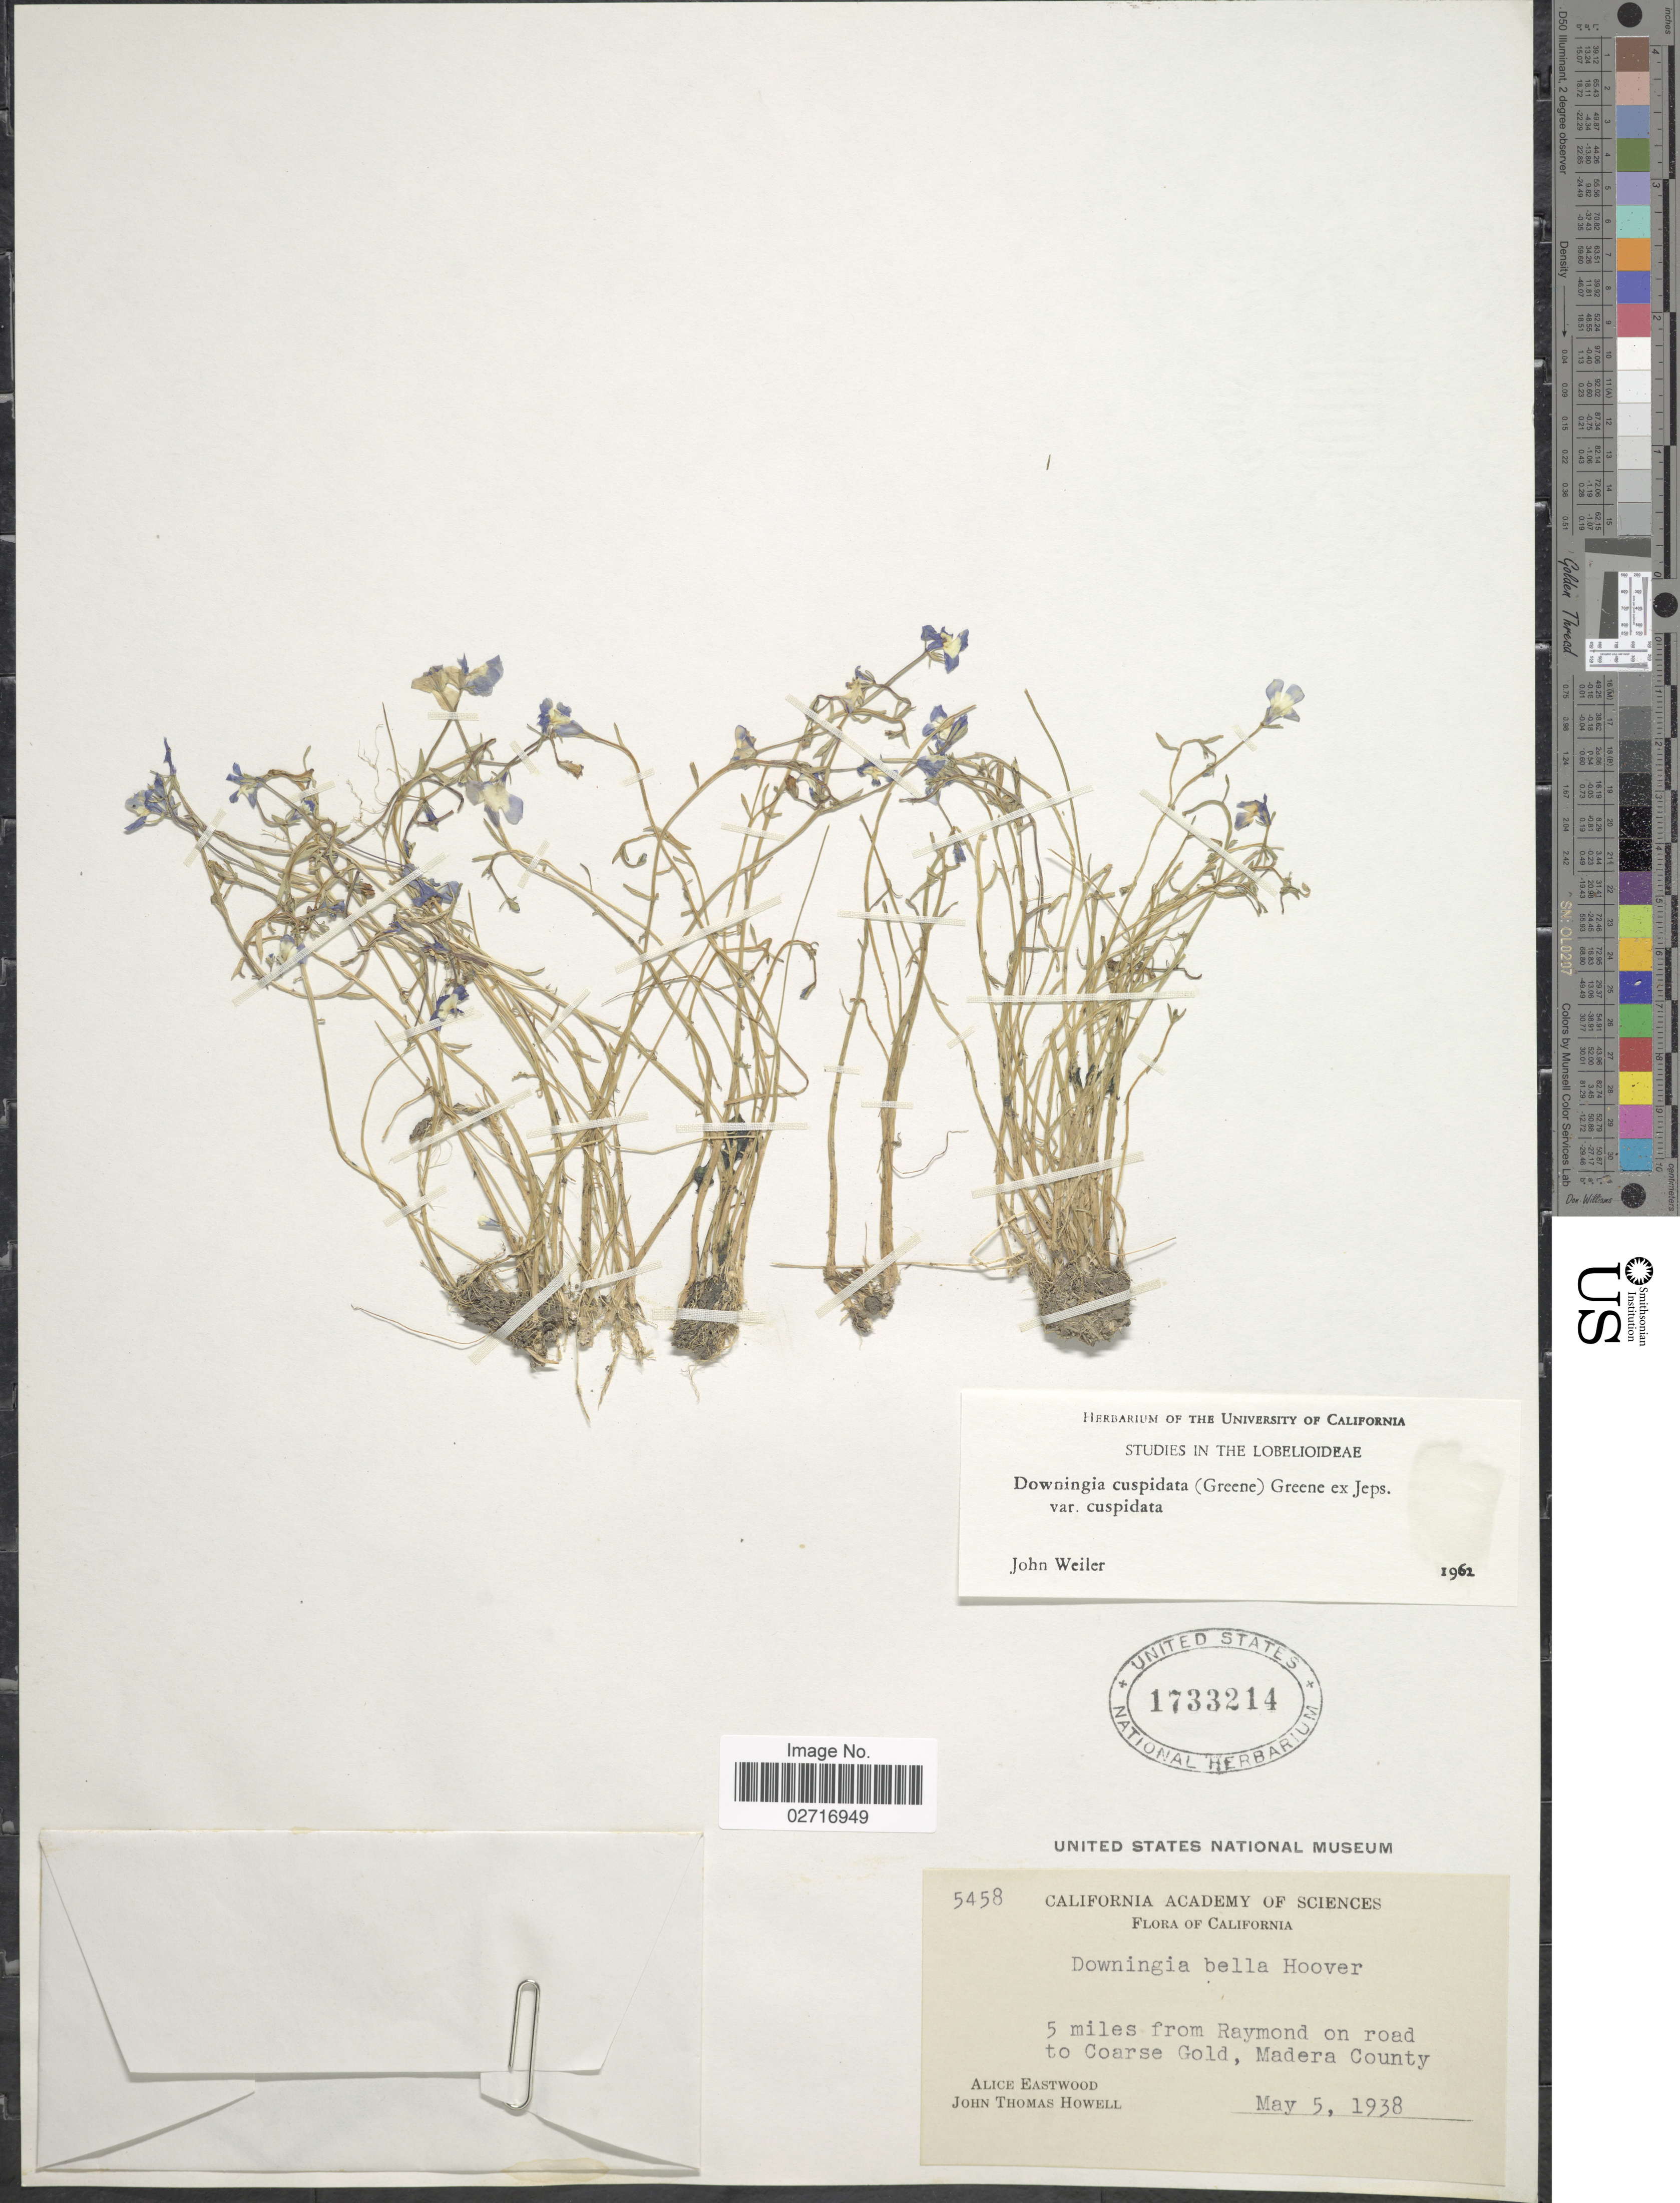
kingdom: Plantae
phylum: Tracheophyta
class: Magnoliopsida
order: Asterales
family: Campanulaceae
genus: Downingia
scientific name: Downingia cuspidata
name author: (Greene) Rattan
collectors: A. Eastwood & J. T. Howell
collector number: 5458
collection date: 1938-05-05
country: United States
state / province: California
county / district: Madera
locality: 5 miles from Raymond on road to Coarse Gold, Madera County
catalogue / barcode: US 1733214